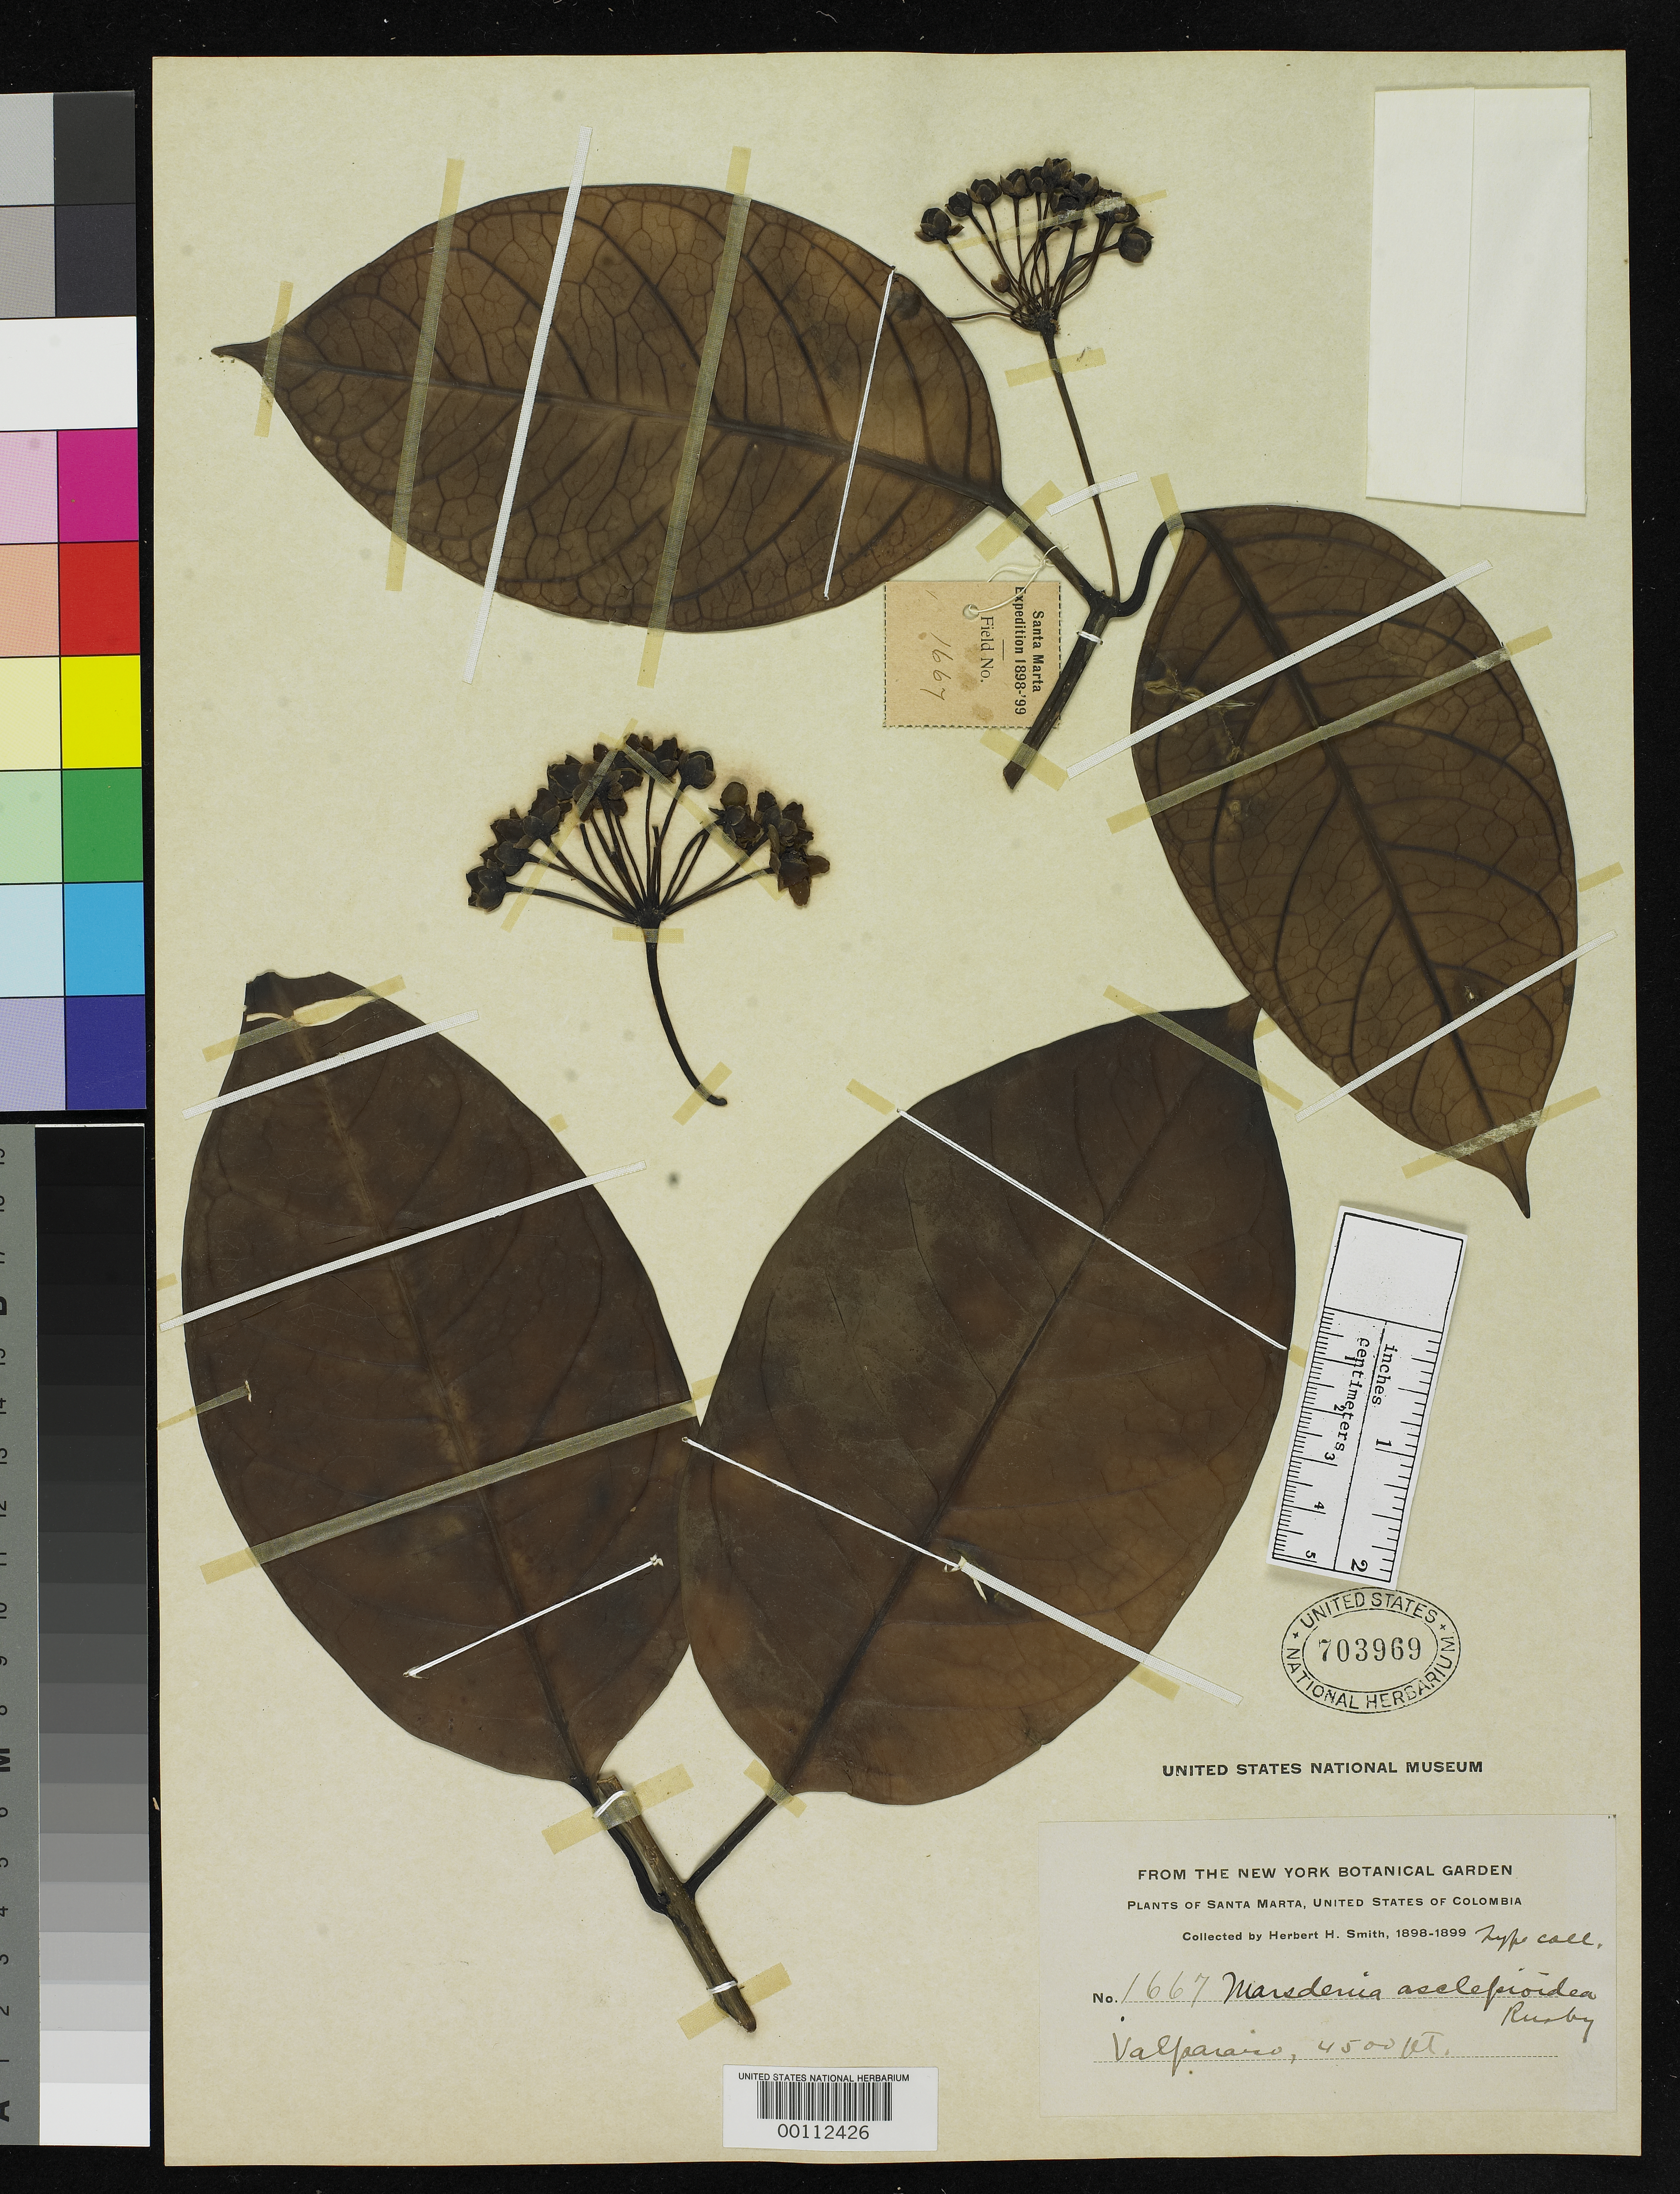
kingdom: Plantae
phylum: Tracheophyta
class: Magnoliopsida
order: Gentianales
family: Apocynaceae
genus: Marsdenia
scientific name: Marsdenia asclepioidea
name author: Rusby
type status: Type Collection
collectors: Herbert H. Smith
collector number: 1667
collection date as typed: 26 Feb 1899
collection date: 1899-02-26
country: Colombia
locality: Valparaiso.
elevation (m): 1372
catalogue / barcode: US 703969